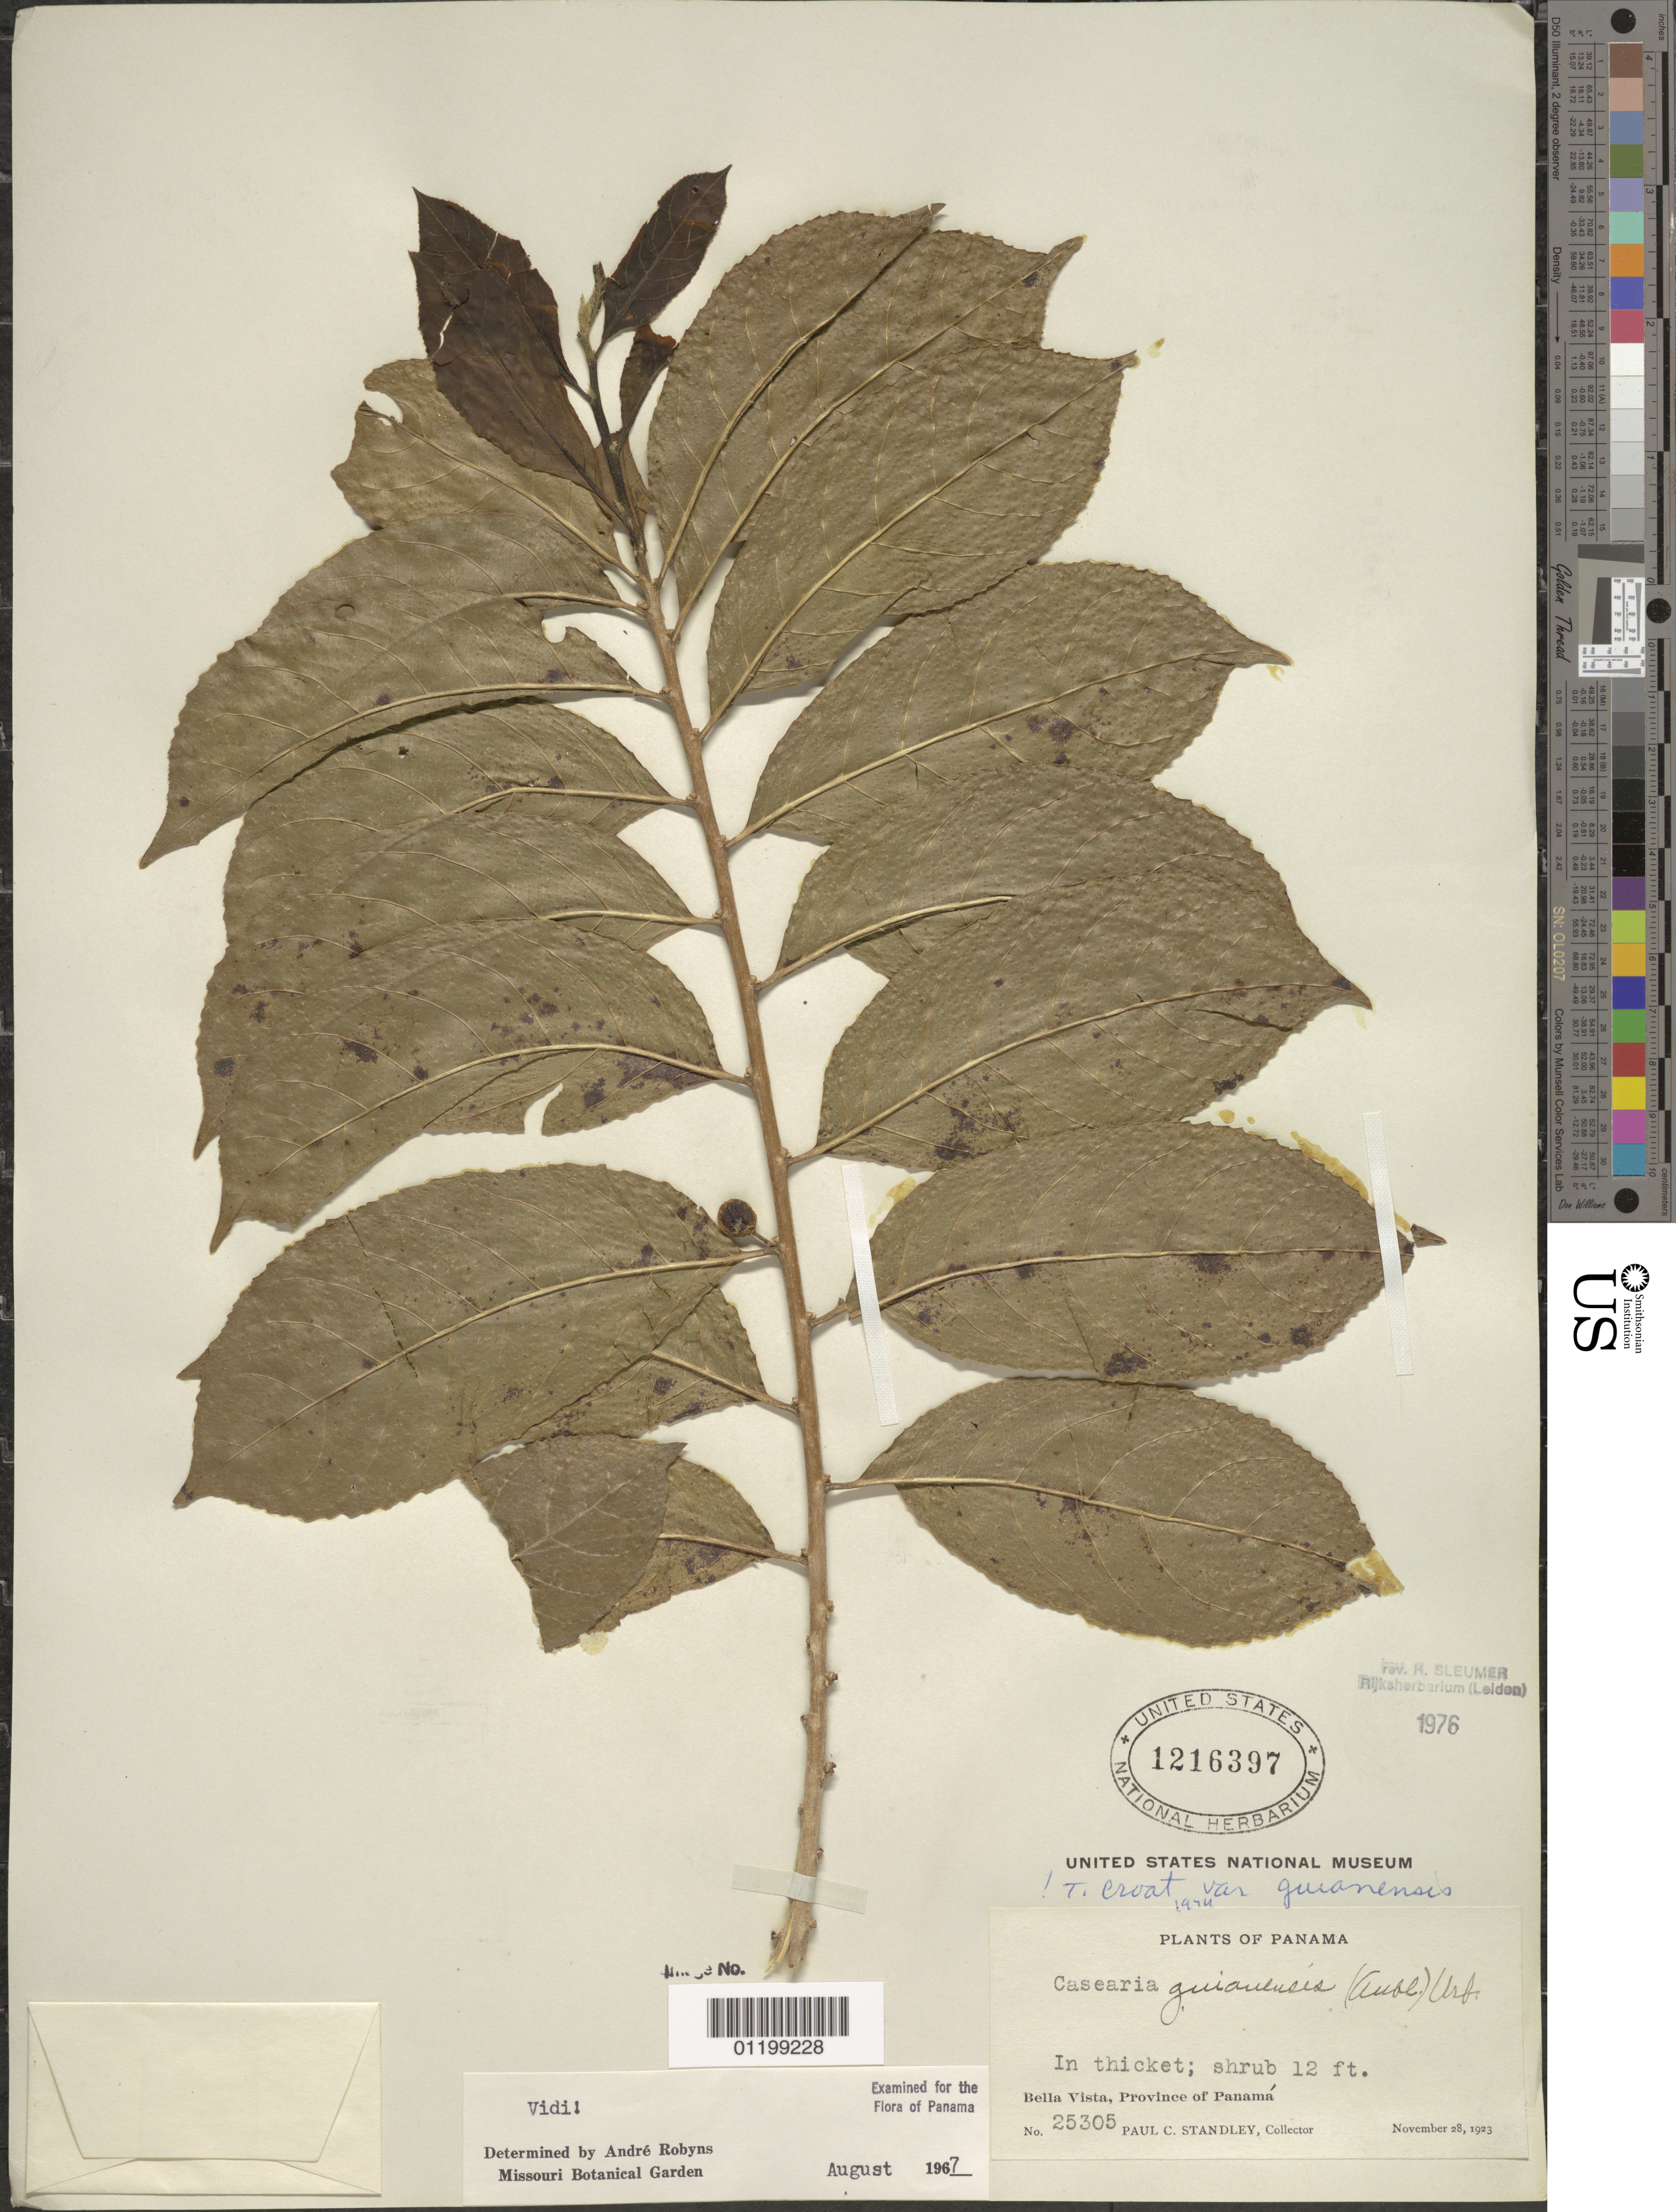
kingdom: Plantae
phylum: Tracheophyta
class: Magnoliopsida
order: Malpighiales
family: Salicaceae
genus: Casearia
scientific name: Casearia guianensis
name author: (Aubl.) Urb.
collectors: P. C. Standley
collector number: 25305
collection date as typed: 28 Nov 1923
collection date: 1923-11-28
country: Panama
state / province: Panamá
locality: Bella Vista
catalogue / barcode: US 1216397